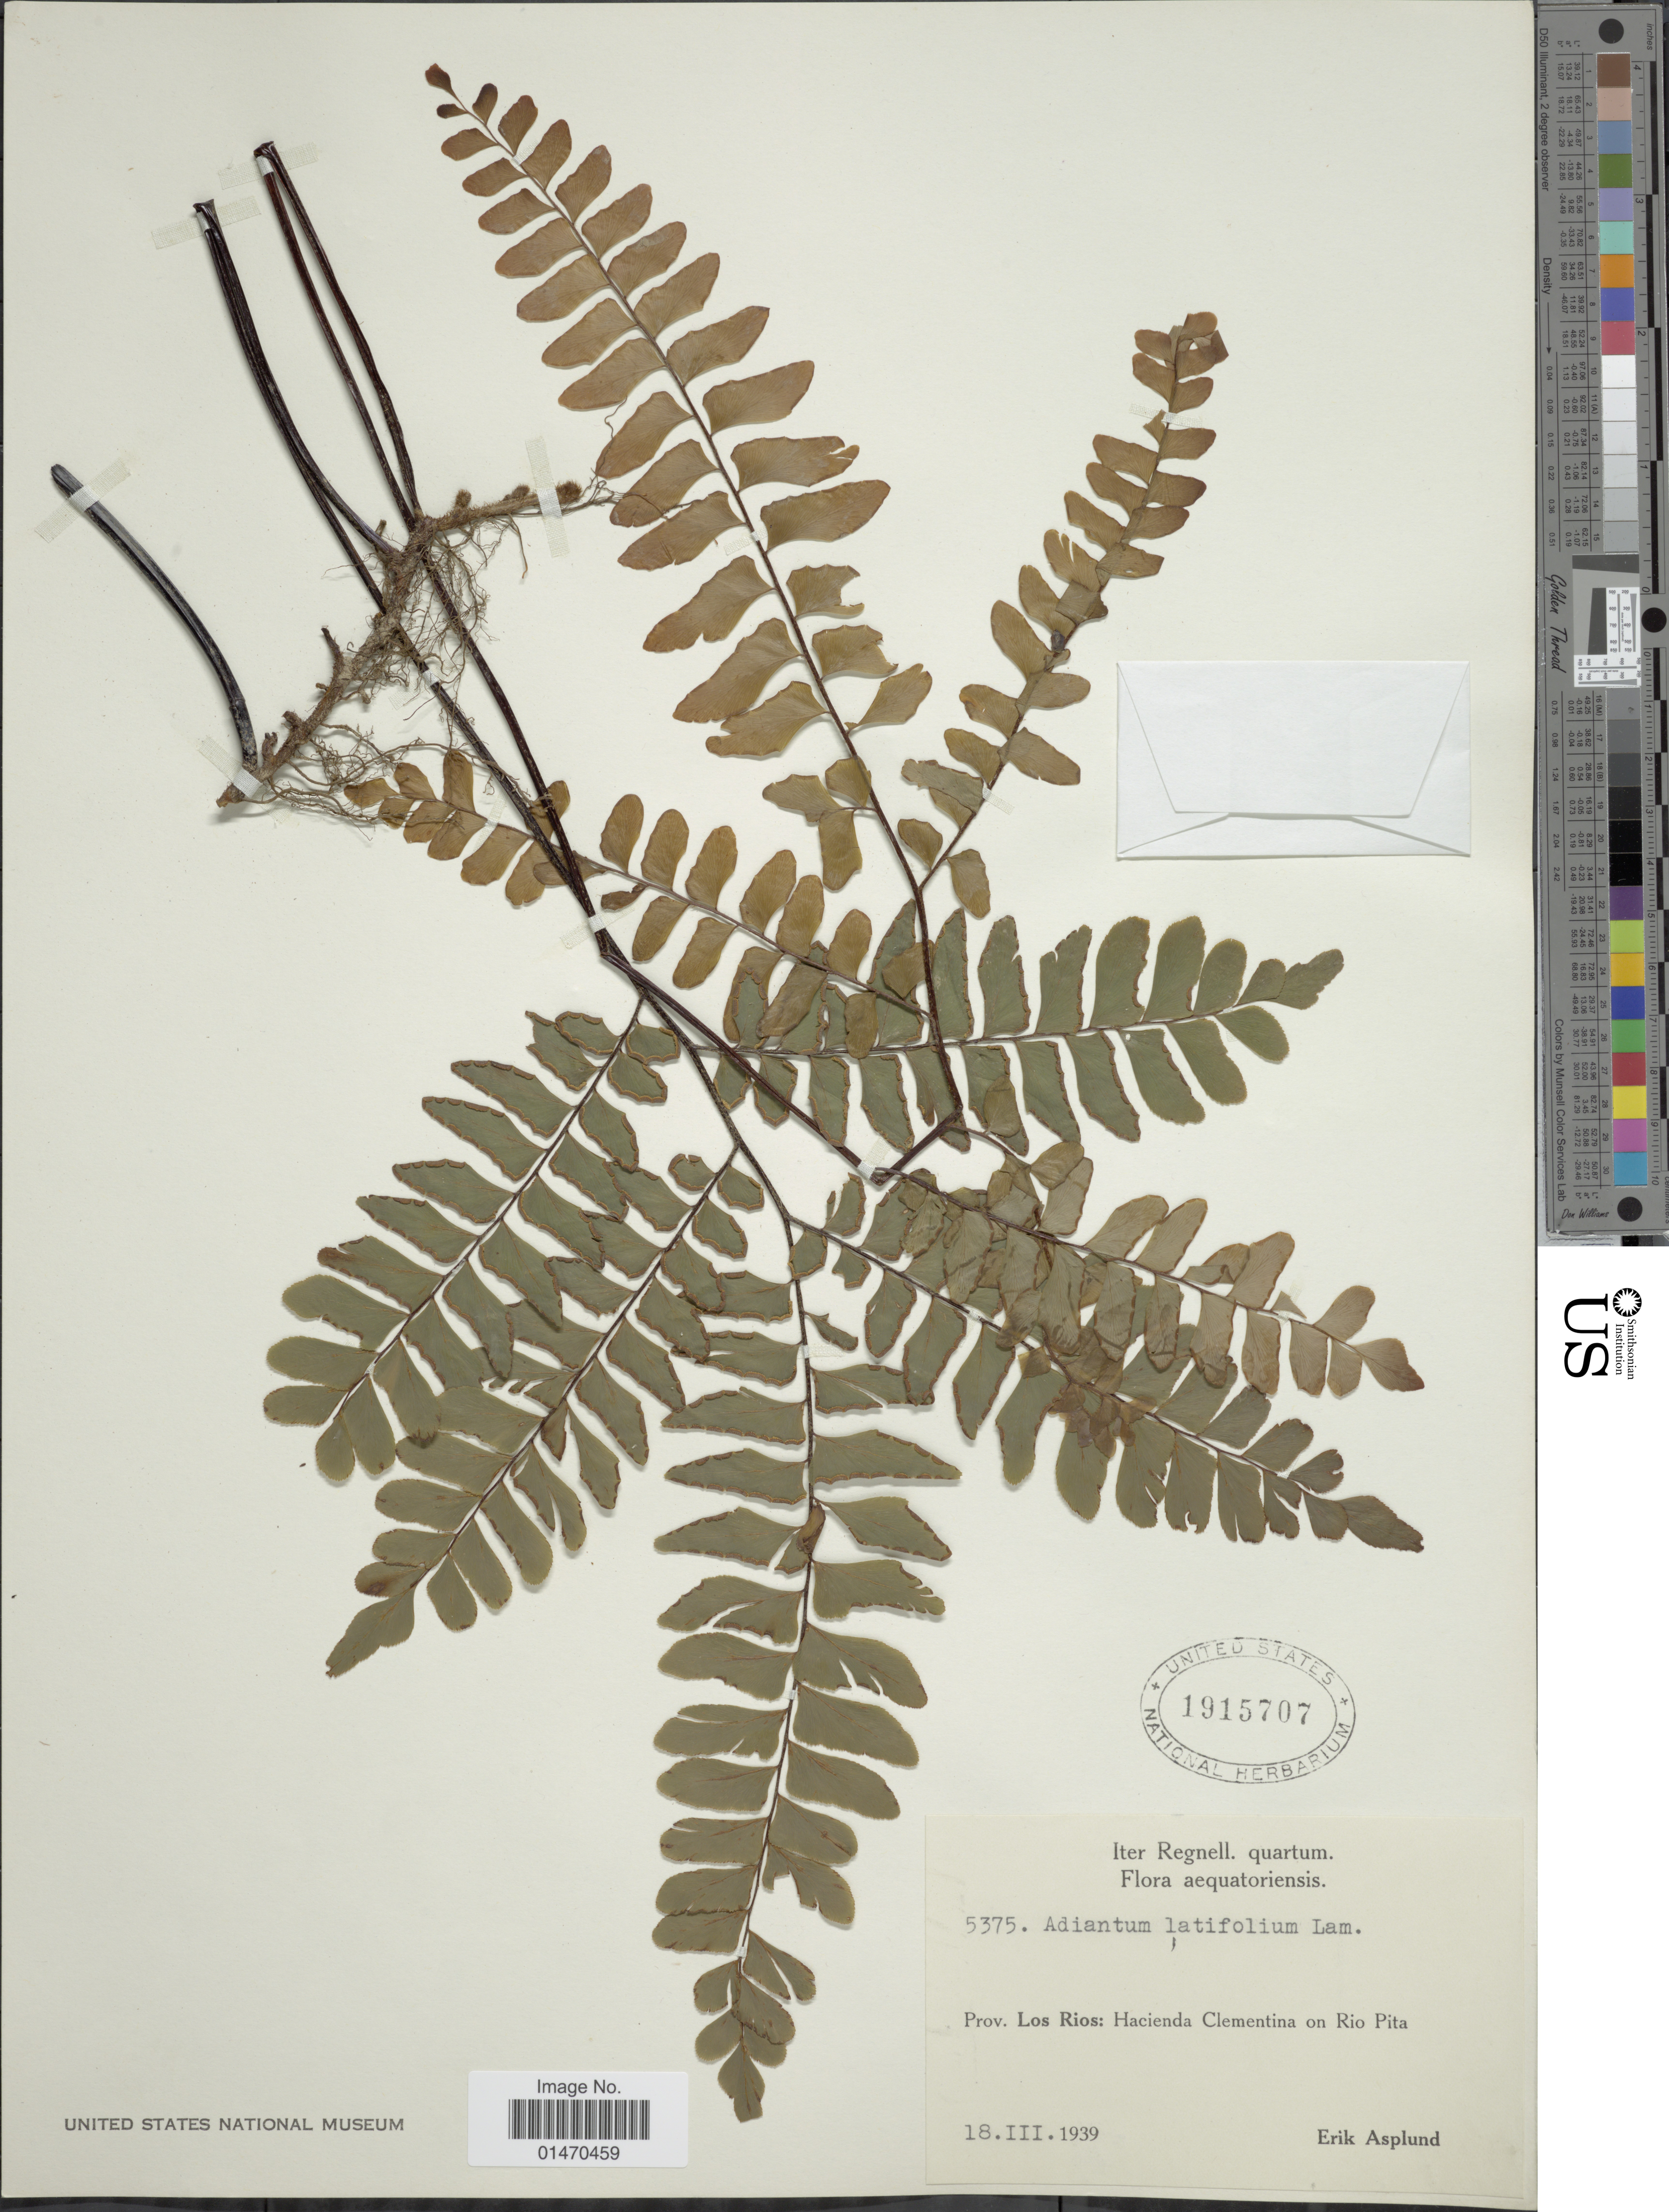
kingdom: Plantae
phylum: Tracheophyta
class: Polypodiopsida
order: Polypodiales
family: Pteridaceae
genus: Adiantum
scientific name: Adiantum latifolium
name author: Lam.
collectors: E. Asplund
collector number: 5375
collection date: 1939-03-18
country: Ecuador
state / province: Los Ríos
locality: Prov. Los Rios: Hacienda Clementina on Rio Pita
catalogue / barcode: US 1915707